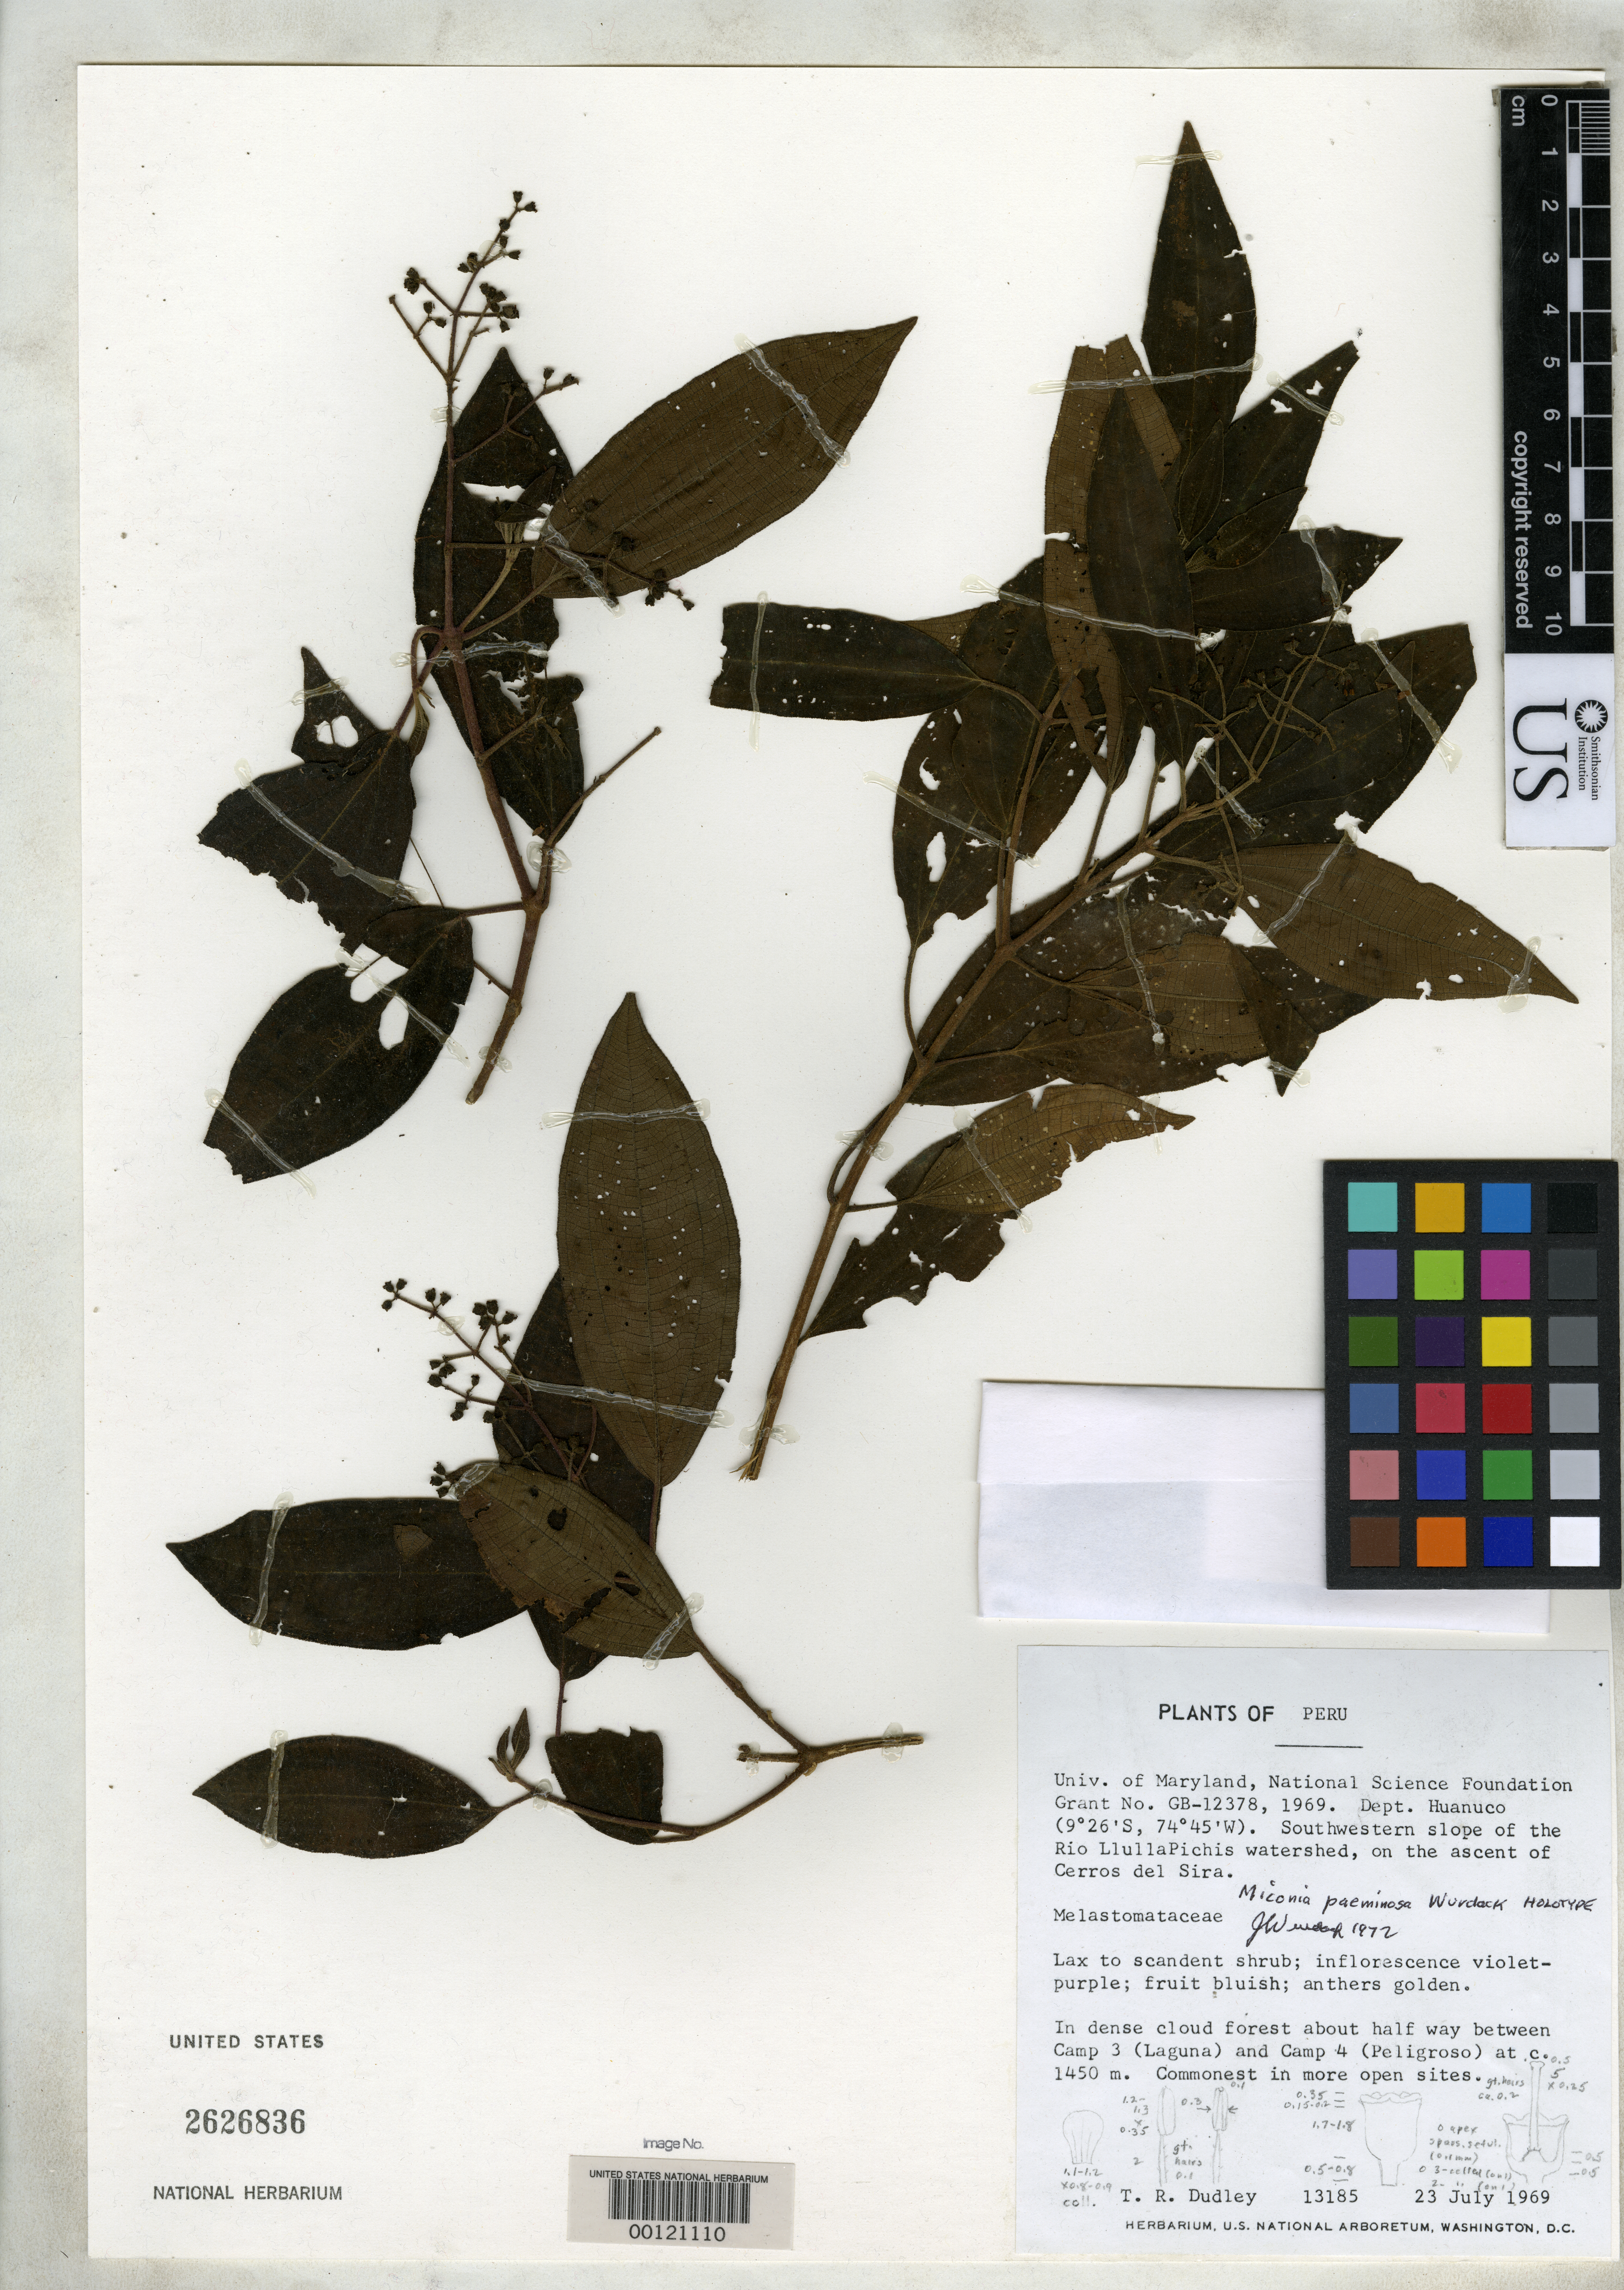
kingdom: Plantae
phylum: Tracheophyta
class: Magnoliopsida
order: Myrtales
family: Melastomataceae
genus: Miconia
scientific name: Miconia paeminosa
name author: Wurdack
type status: Holotype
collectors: T. R. Dudley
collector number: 13185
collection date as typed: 23 Jul 1969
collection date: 1969-07-23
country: Peru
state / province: Huánuco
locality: Cerros del Sira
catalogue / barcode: US 2626836